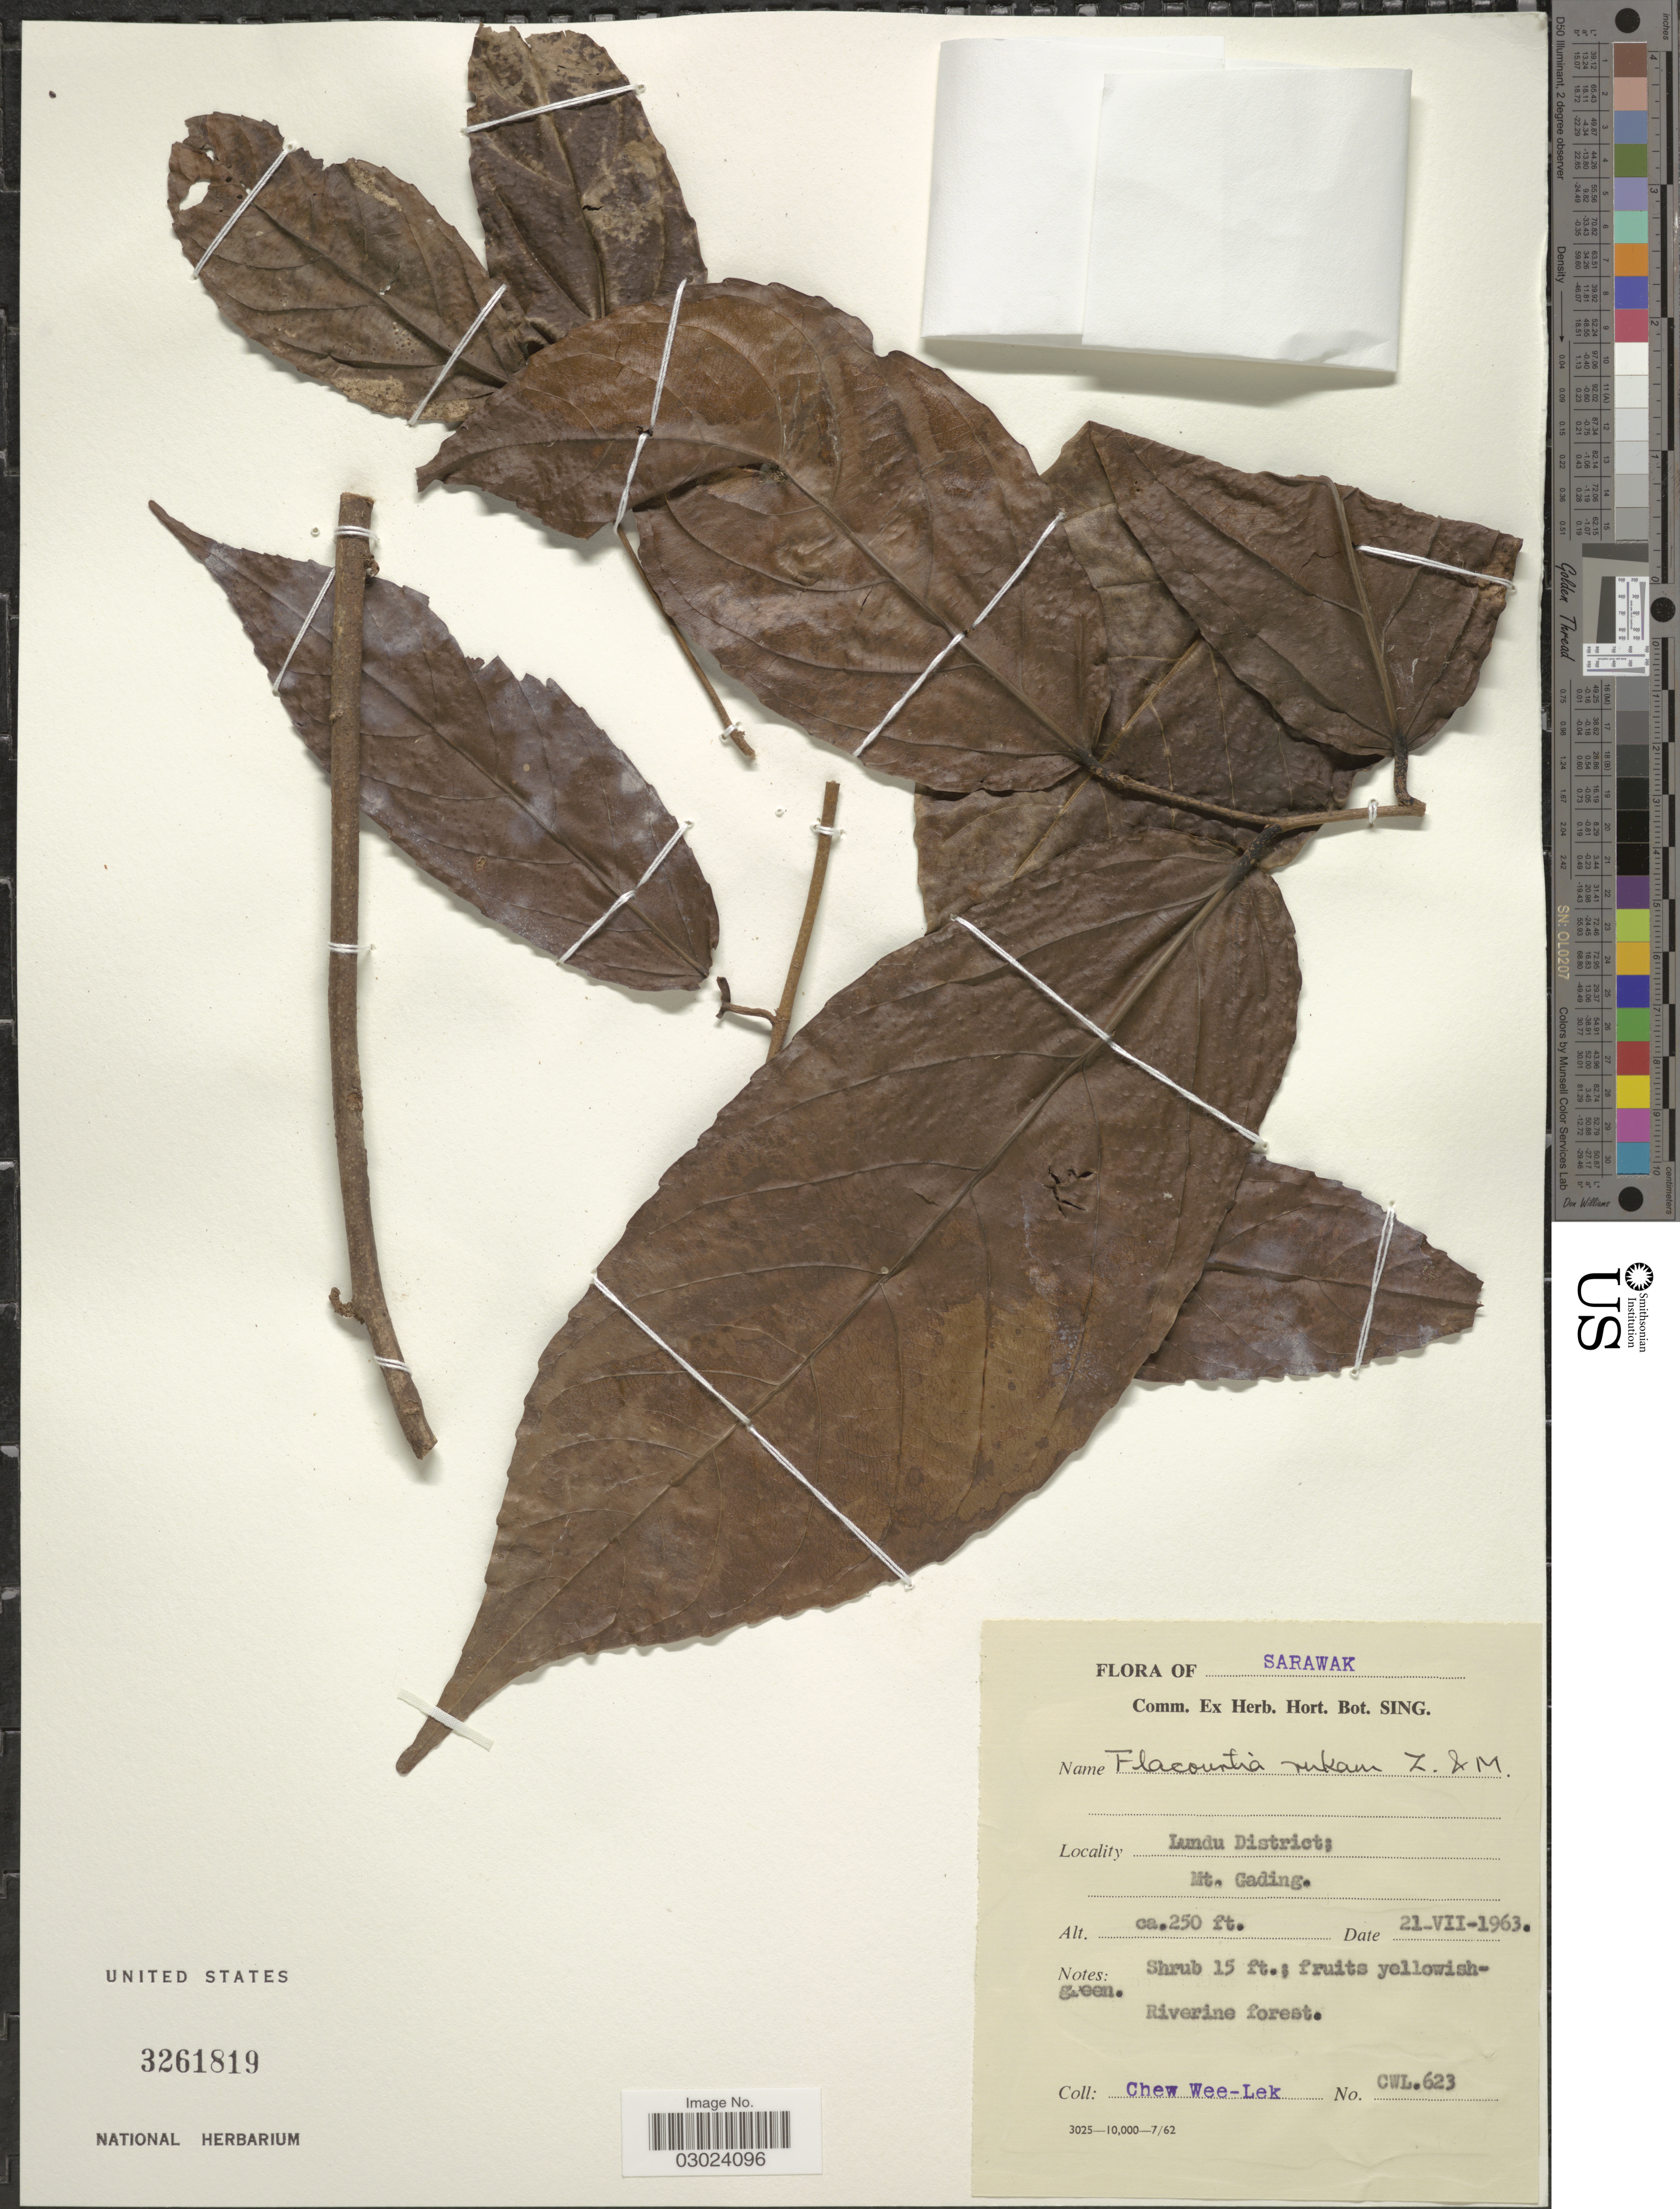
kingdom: Plantae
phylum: Tracheophyta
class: Magnoliopsida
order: Malpighiales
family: Salicaceae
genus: Flacourtia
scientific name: Flacourtia rukam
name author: Zoll. & Moritzi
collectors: W. Chew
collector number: CWL623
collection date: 1963-07-21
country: Malaysia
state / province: Sarawak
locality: Lundu District; Mt. Gading.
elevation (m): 76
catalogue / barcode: US 3261819